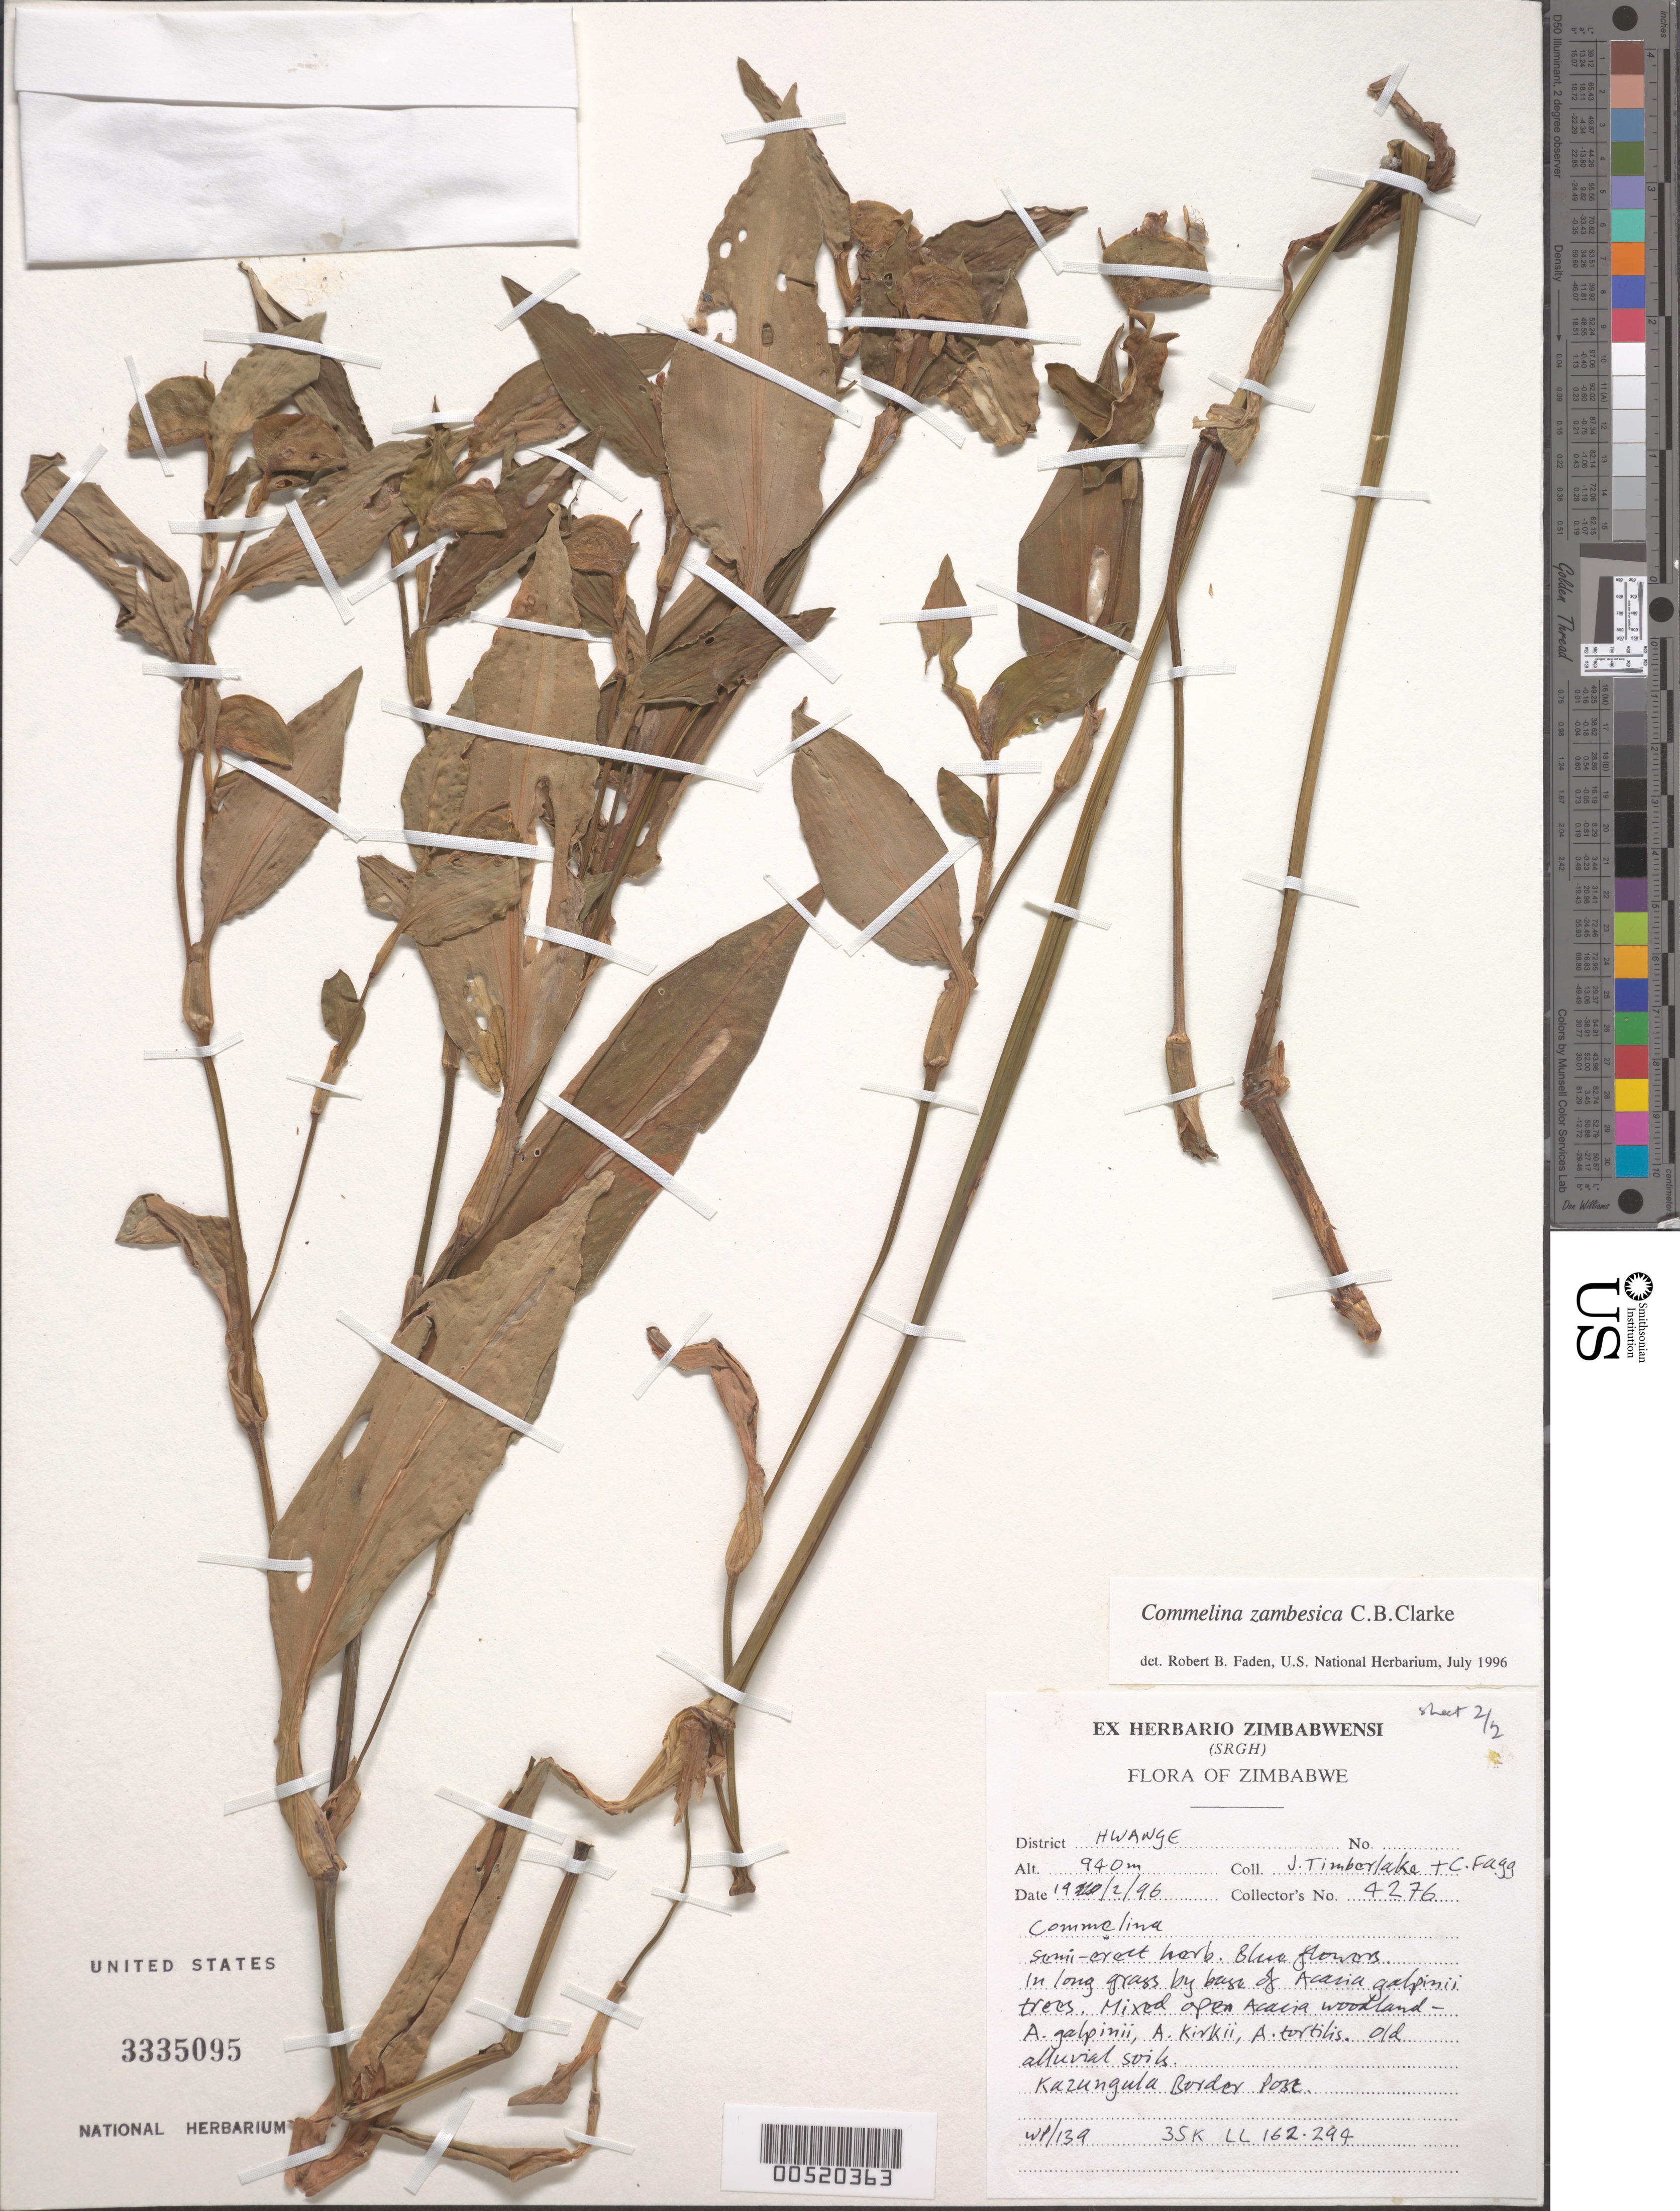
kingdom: Plantae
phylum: Tracheophyta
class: Liliopsida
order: Commelinales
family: Commelinaceae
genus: Commelina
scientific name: Commelina zambesica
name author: C.B. Clarke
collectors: J. Timberlake & C. Fagg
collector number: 4276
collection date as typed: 19 Feb 1996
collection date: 1996-02-19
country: Zimbabwe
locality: Hwange, kazungula border post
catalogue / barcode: US 3335095